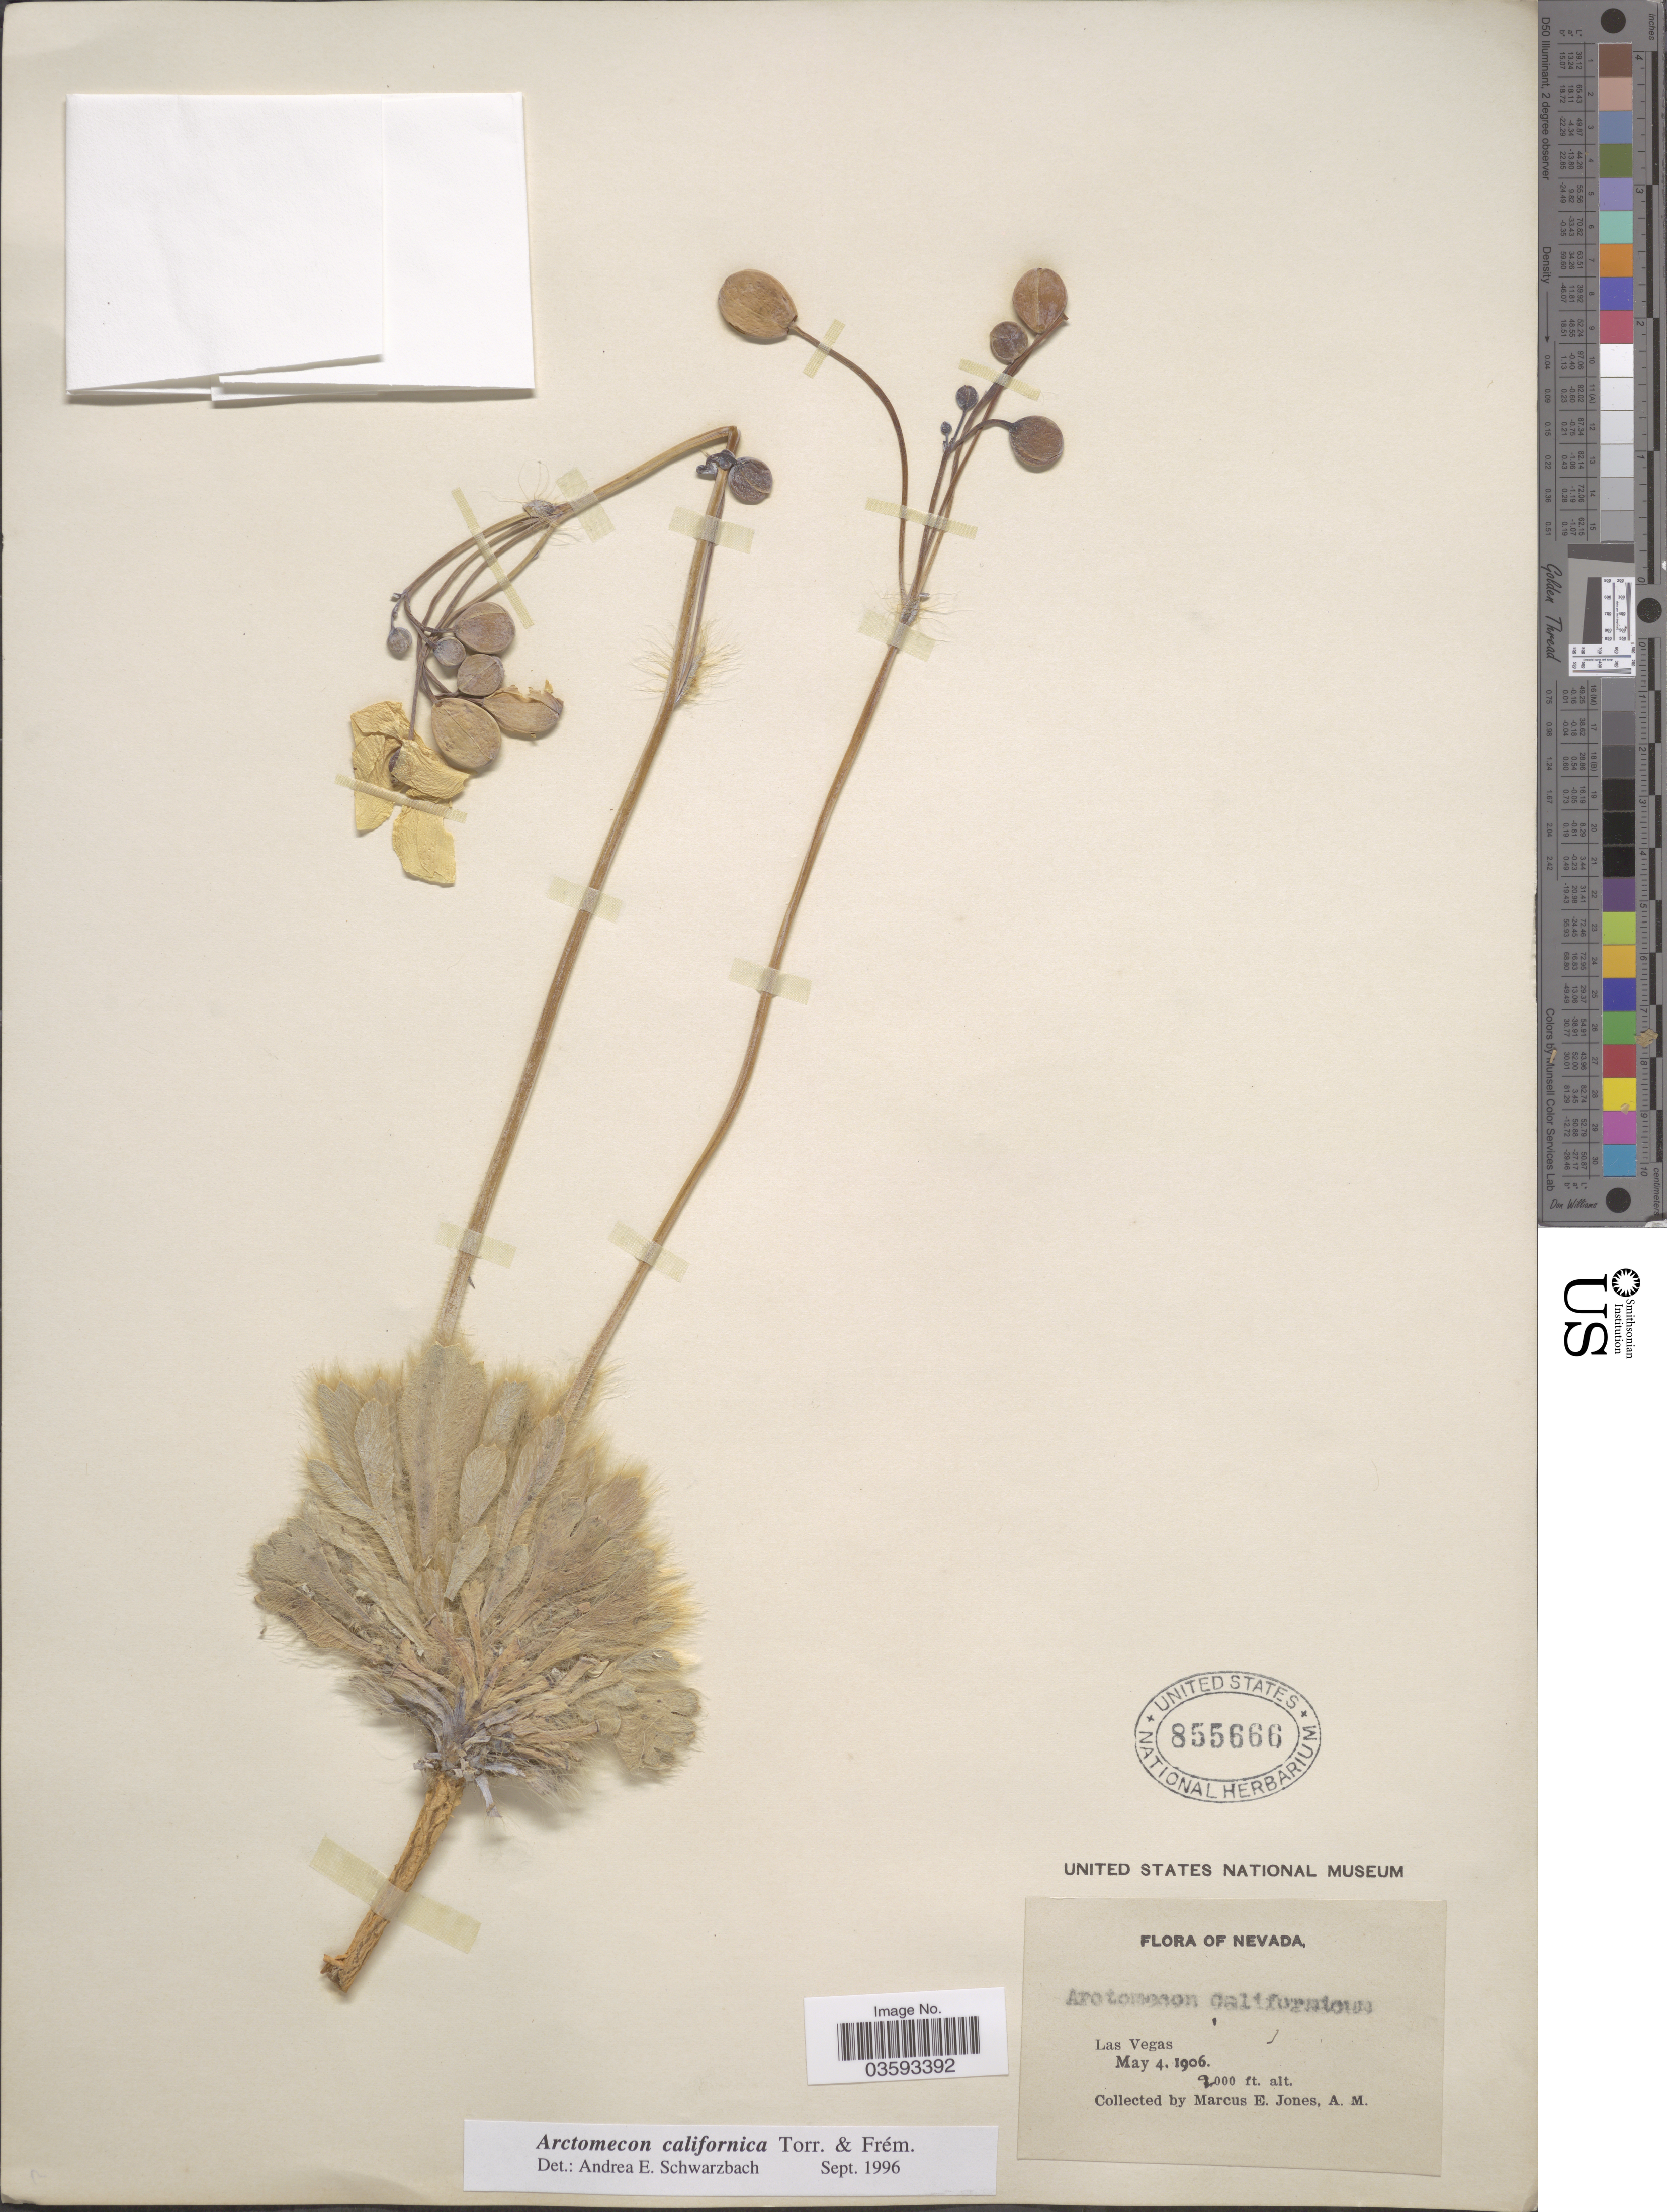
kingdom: Plantae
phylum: Tracheophyta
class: Magnoliopsida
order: Ranunculales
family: Papaveraceae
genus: Arctomecon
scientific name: Arctomecon californica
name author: Torr. & Frém.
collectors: M. E. Jones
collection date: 1906-05-04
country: United States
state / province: Nevada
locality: Las Vegas.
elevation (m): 610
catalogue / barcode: US 855666